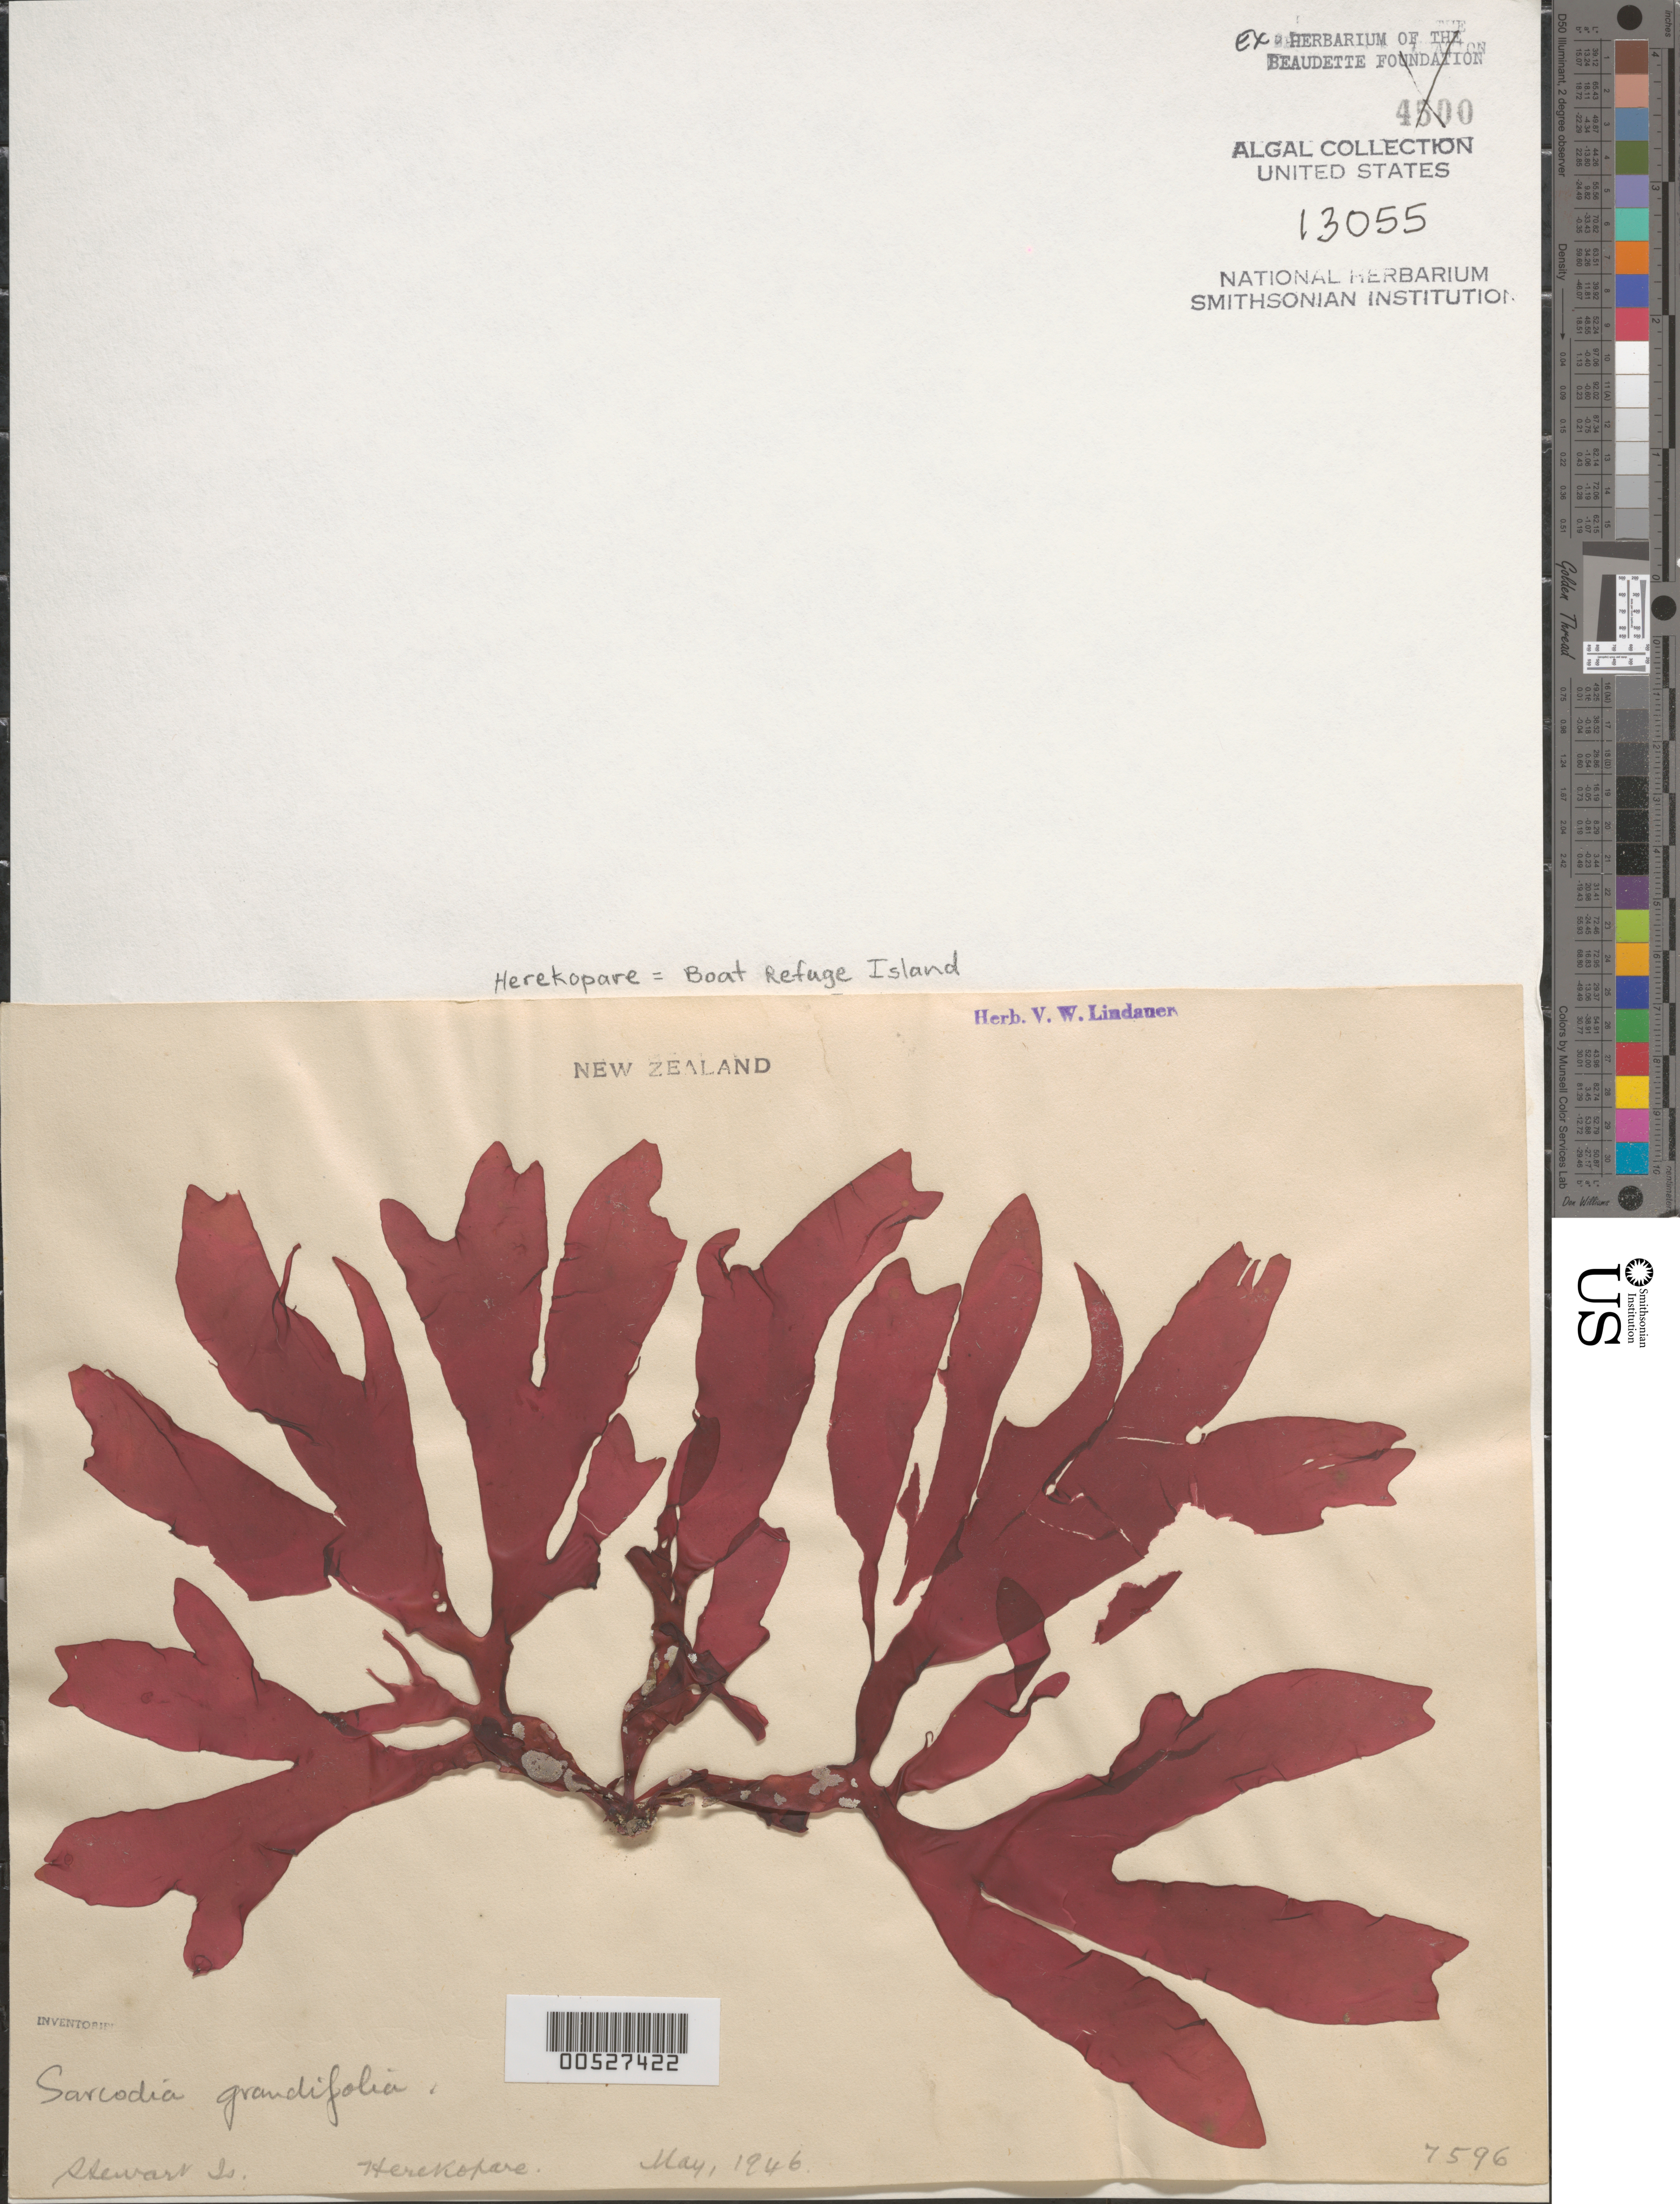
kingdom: Plantae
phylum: Rhodophyta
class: Florideophyceae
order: Gigartinales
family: Sarcodiaceae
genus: Sarcodia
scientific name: Sarcodia grandifolia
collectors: V. Lindauer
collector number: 7596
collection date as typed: May 1946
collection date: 1946-05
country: New Zealand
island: Stewart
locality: Boat refuge island (herekopare)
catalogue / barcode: US 13055